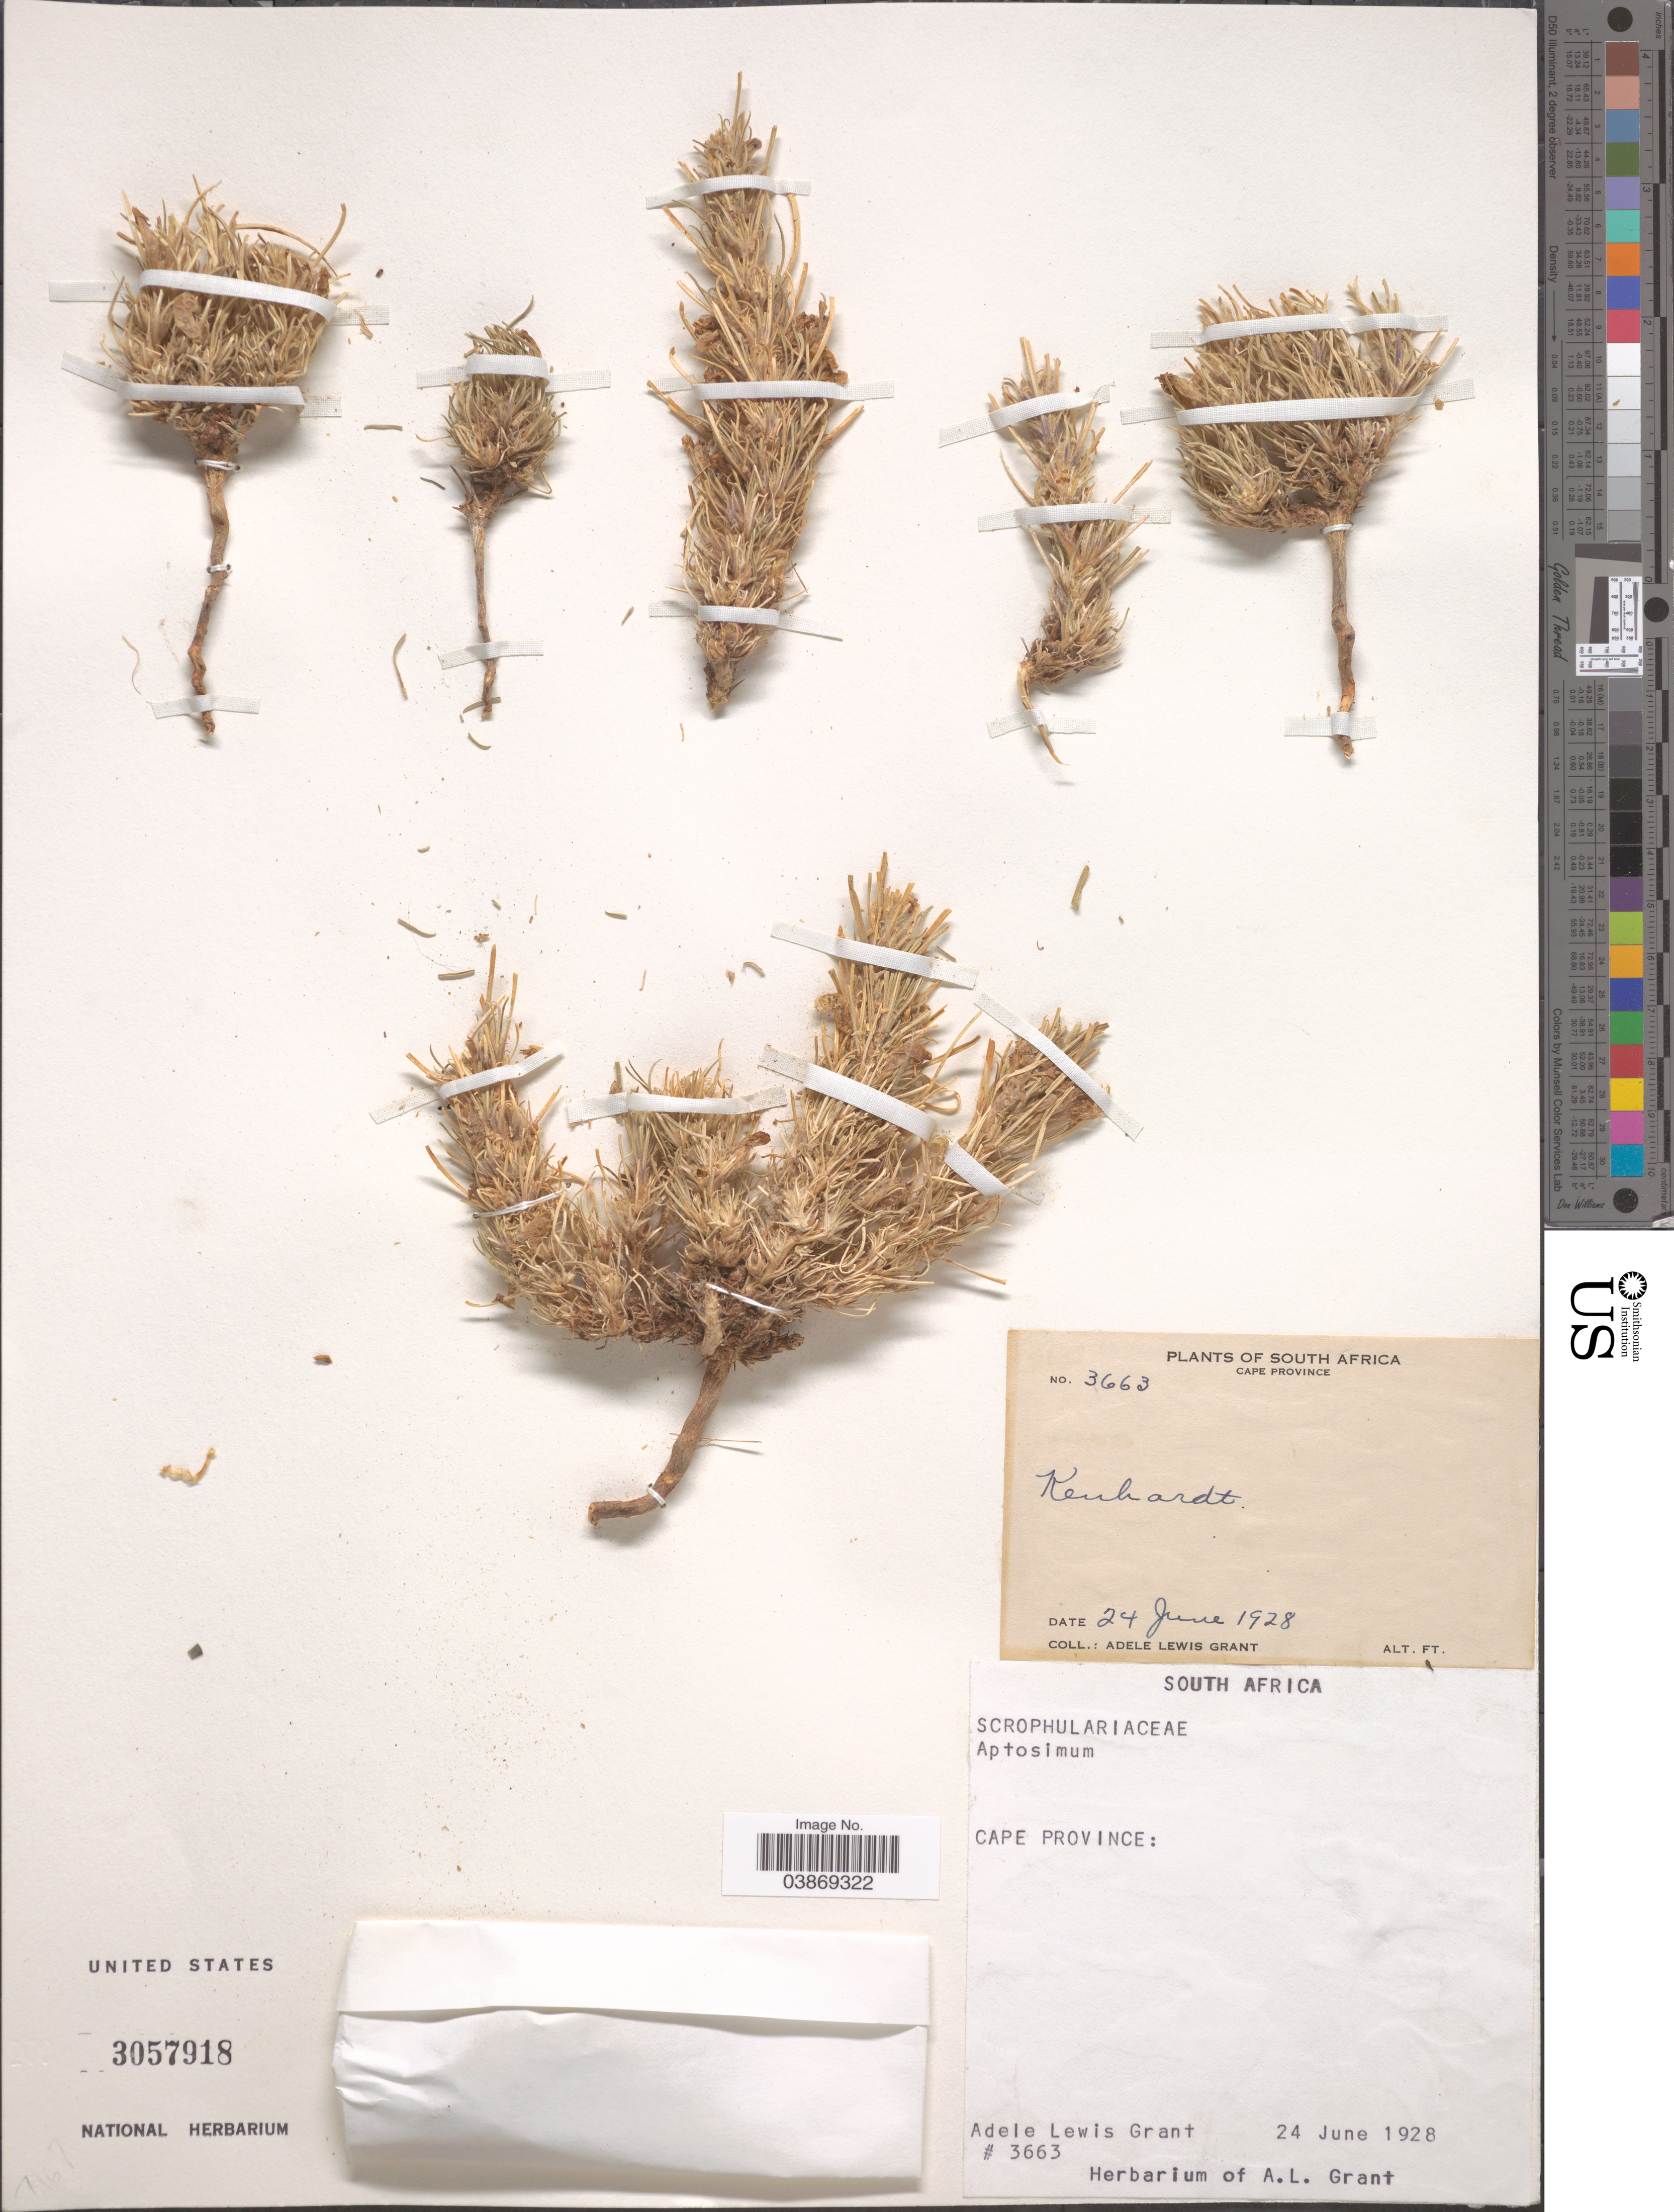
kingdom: Plantae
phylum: Tracheophyta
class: Magnoliopsida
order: Lamiales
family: Scrophulariaceae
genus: Aptosimum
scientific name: Aptosimum sp.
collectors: A. L. Grant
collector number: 3663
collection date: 1928-06-24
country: South Africa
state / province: Northern Cape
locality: Kenhardt.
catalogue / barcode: US 3057918